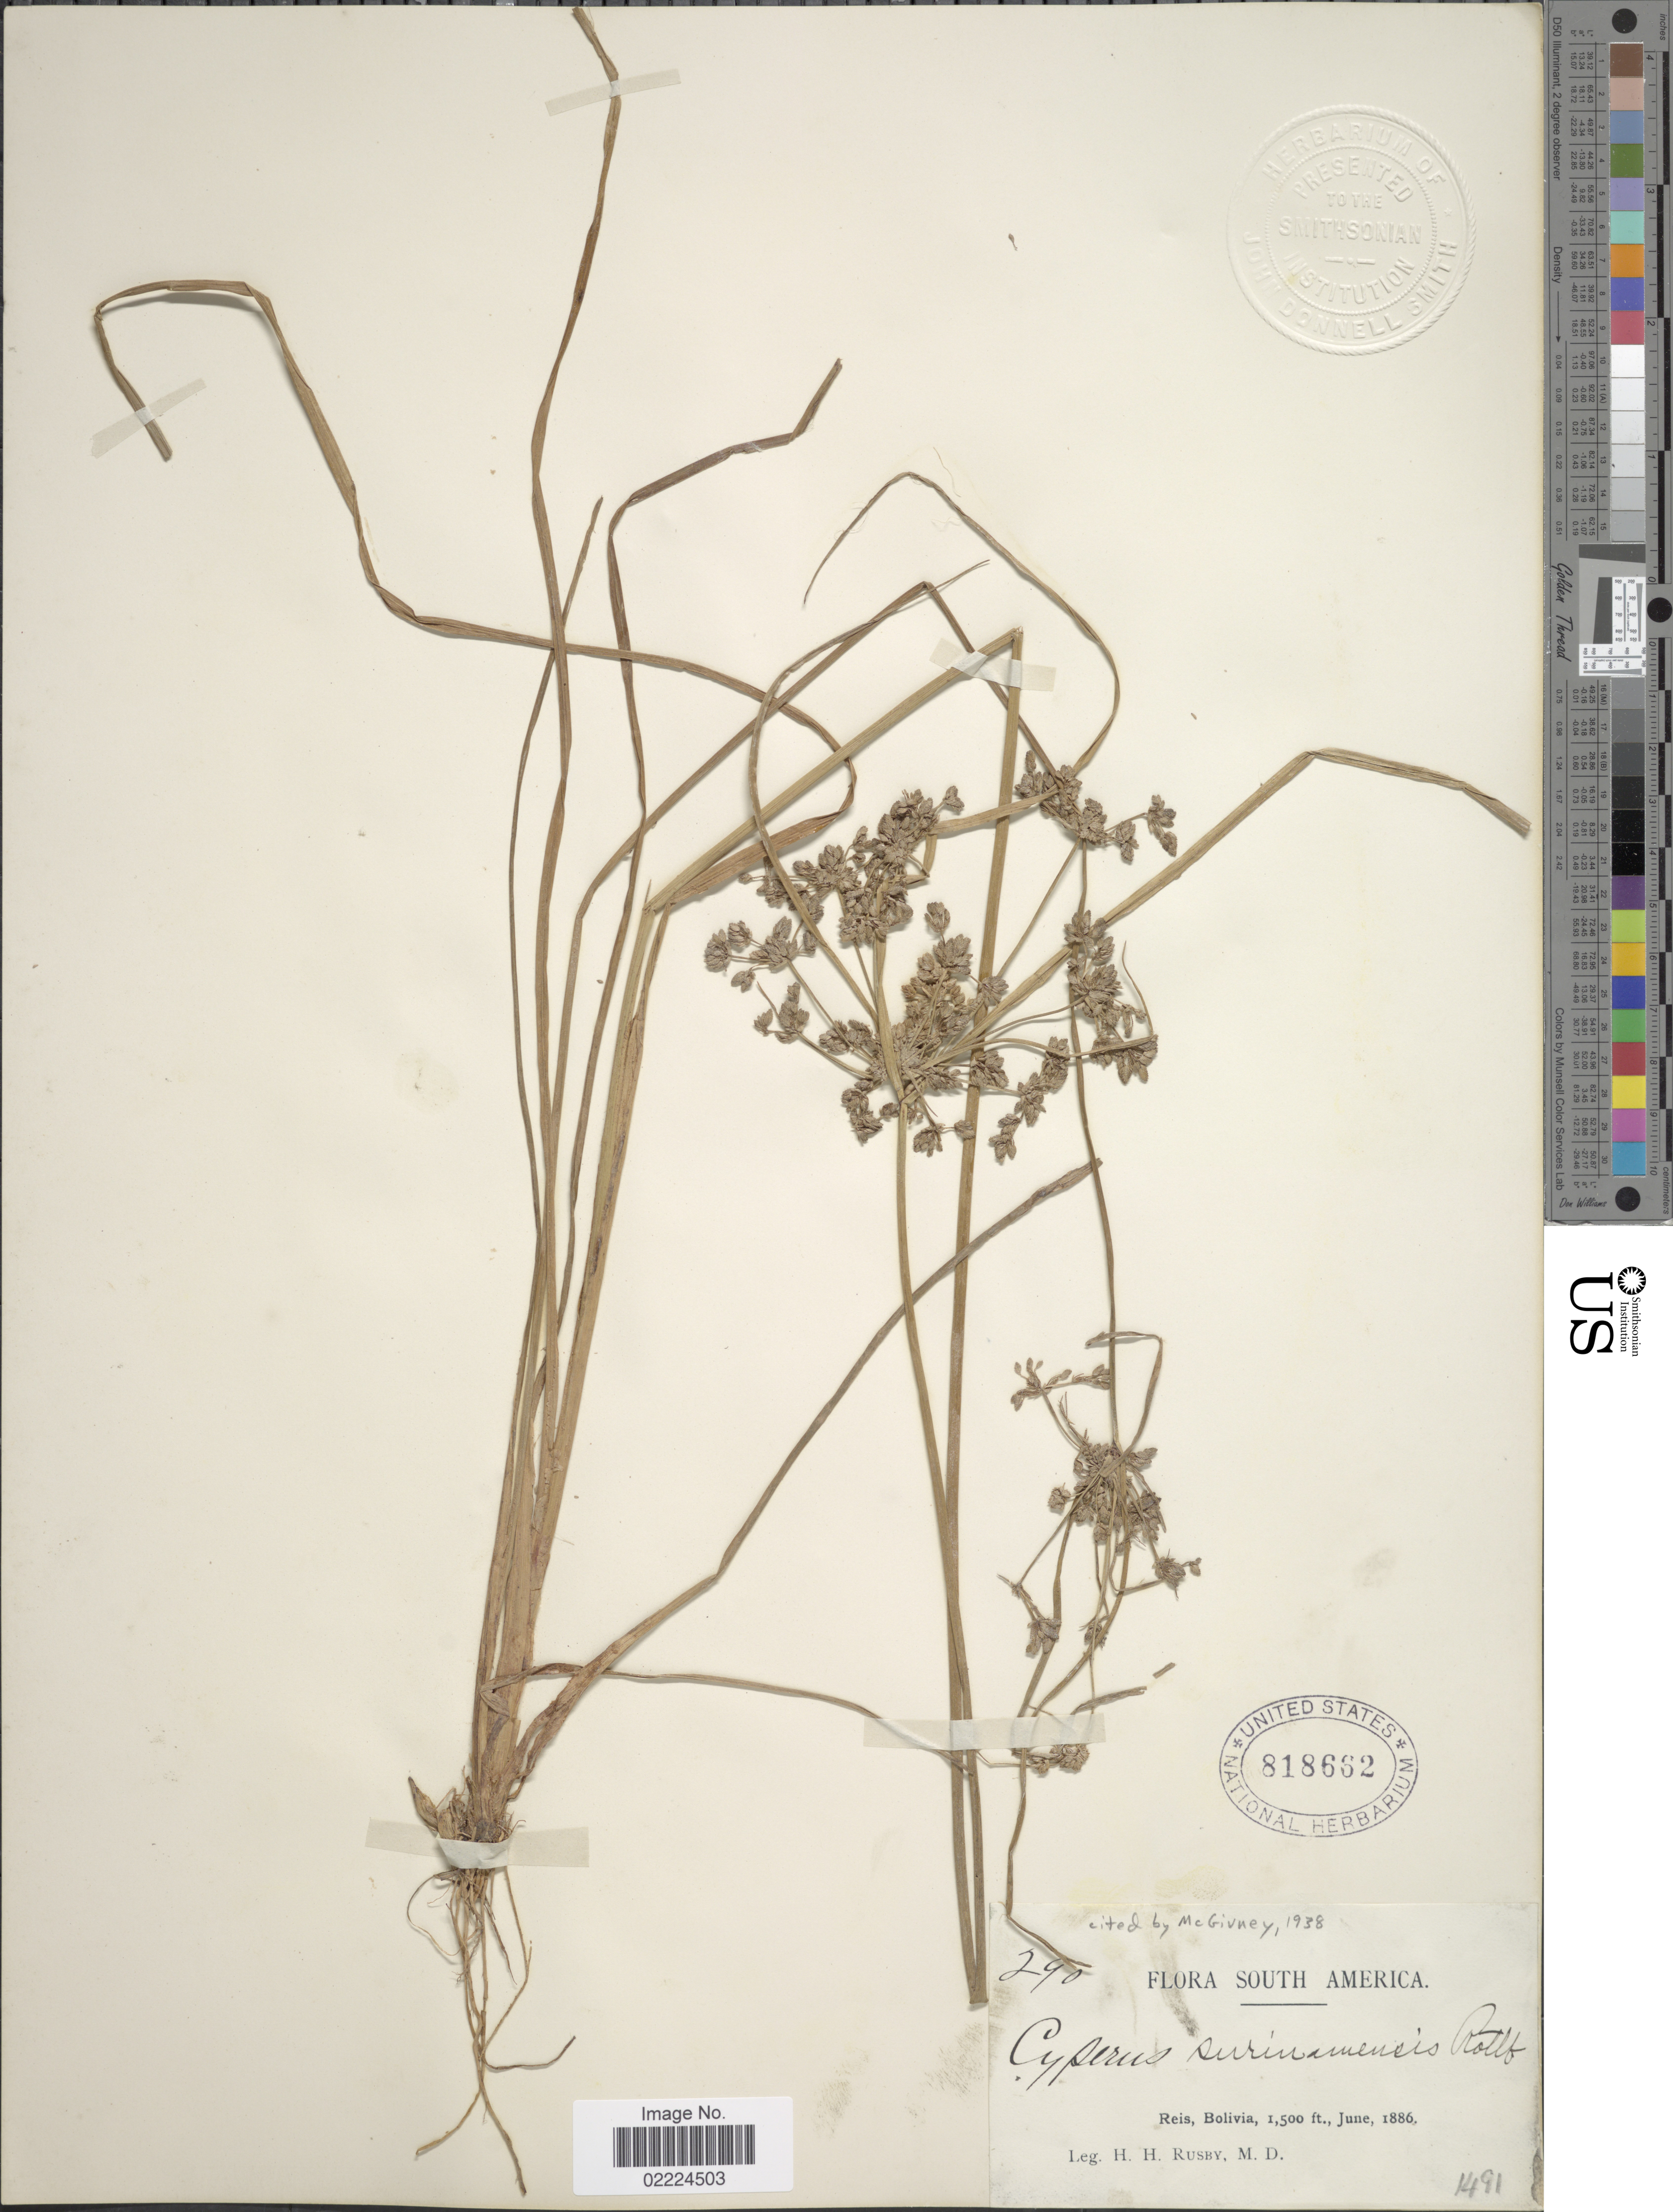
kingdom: Plantae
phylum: Tracheophyta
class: Liliopsida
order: Poales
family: Cyperaceae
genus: Cyperus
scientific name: Cyperus surinamensis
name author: Rottb.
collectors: H. H. Rusby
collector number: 290/1491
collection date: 1886-06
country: Bolivia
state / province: Pando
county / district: Nicolas Suarez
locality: Reis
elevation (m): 457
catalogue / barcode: US 818662